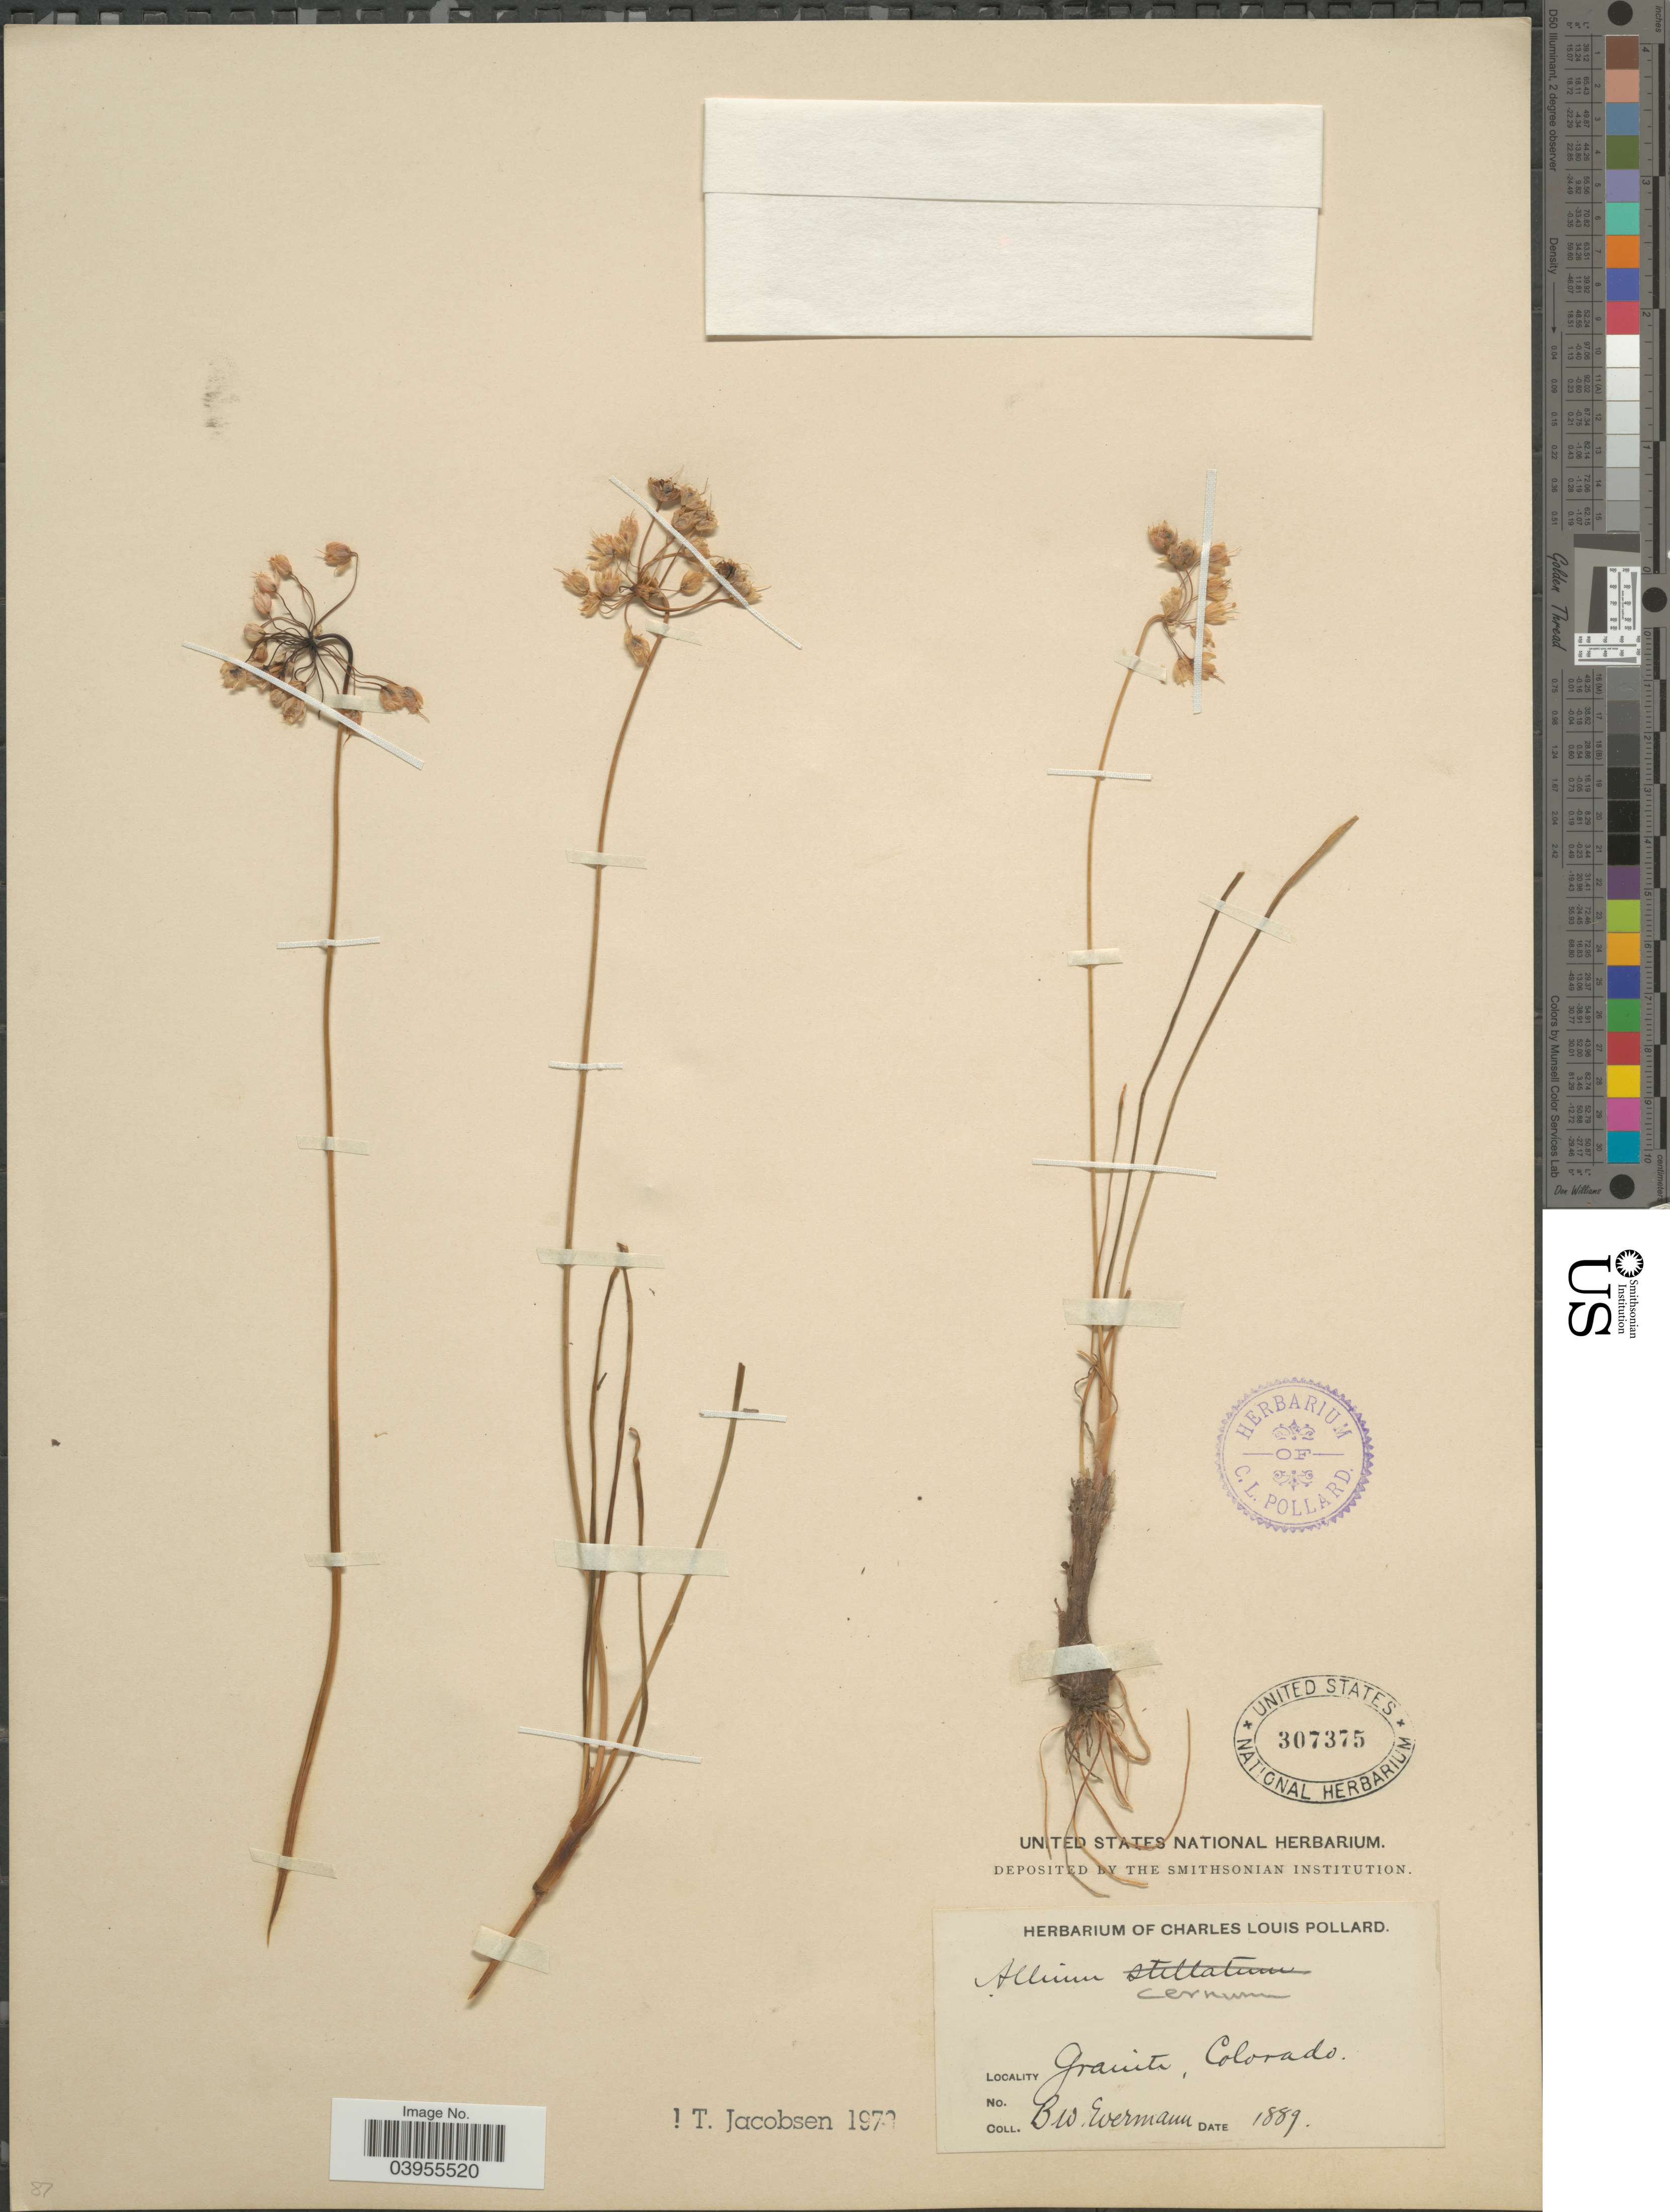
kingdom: Plantae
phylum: Tracheophyta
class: Liliopsida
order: Asparagales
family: Amaryllidaceae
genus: Allium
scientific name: Allium cernuum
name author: Roth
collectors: B. W. Evermann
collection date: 1889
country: United States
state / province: Colorado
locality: Granite.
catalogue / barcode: US 307375